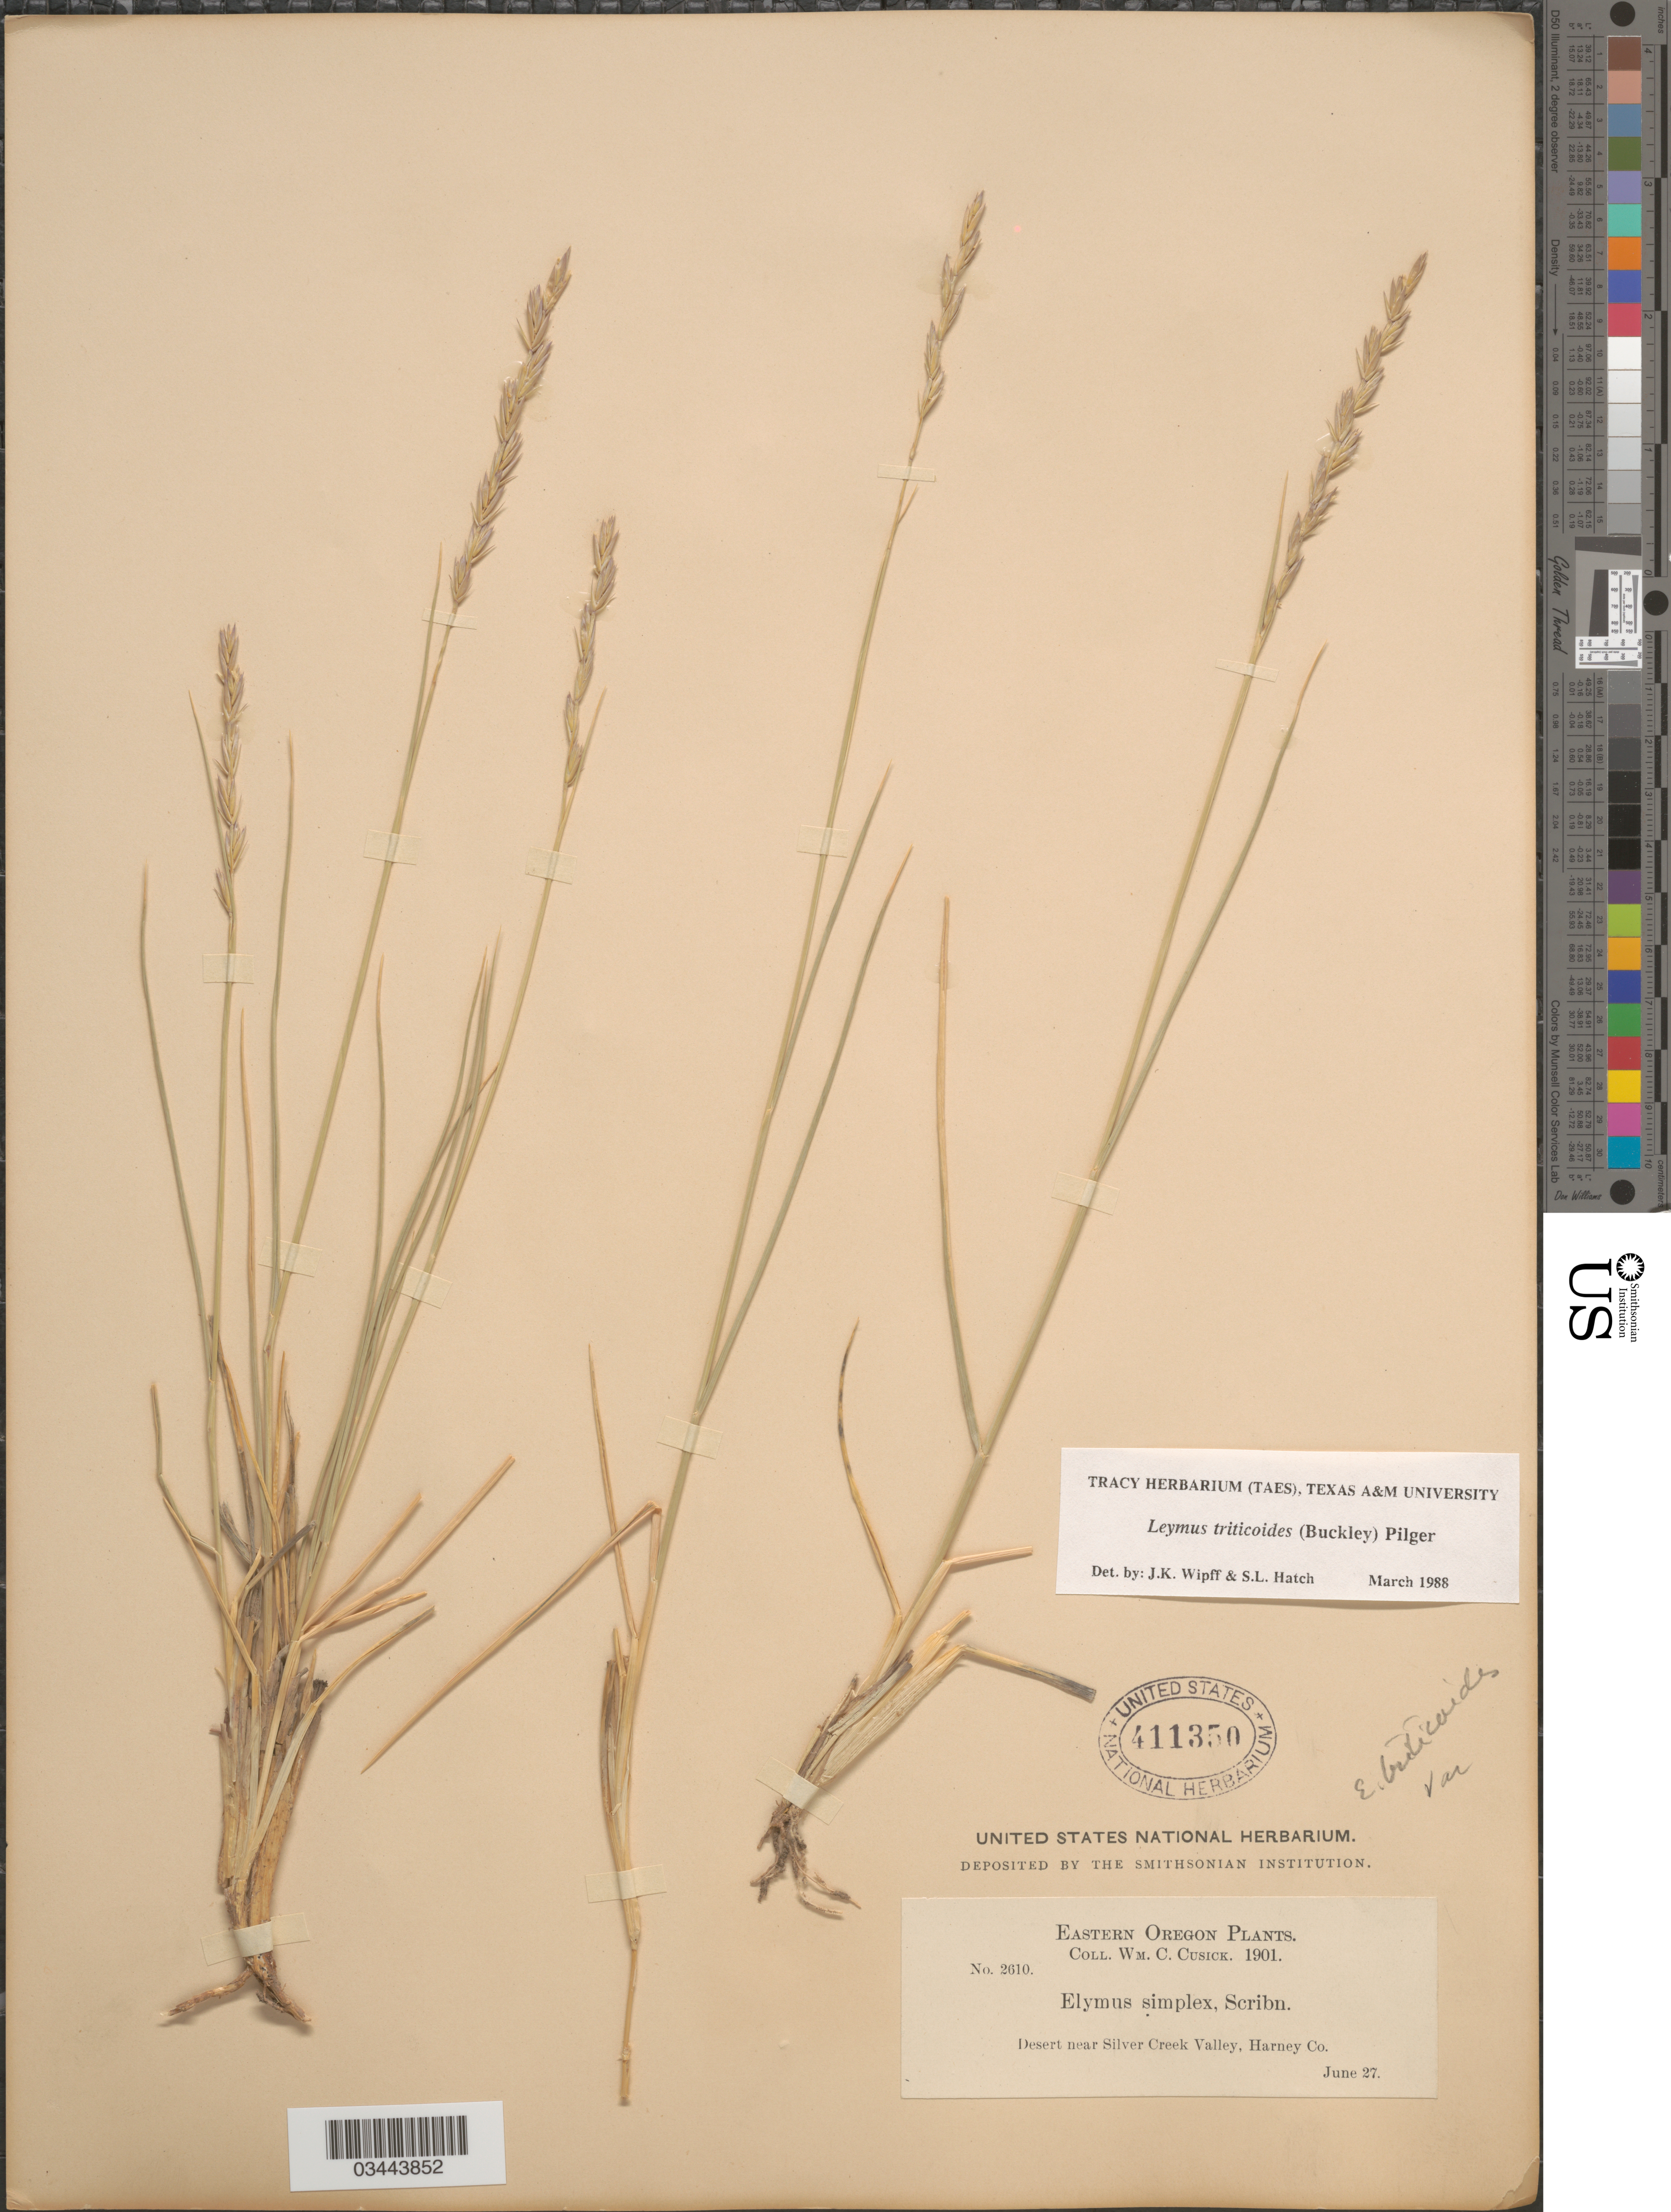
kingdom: Plantae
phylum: Tracheophyta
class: Liliopsida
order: Poales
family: Poaceae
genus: Leymus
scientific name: Leymus triticoides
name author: (Buckley) Pilg.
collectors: W. C. Cusick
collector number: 2610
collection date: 1901-06-27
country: United States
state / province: Oregon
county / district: Harney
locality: Eastern Oregon. Desert near Silver Creek Valley, Harney Co.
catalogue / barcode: US 411350